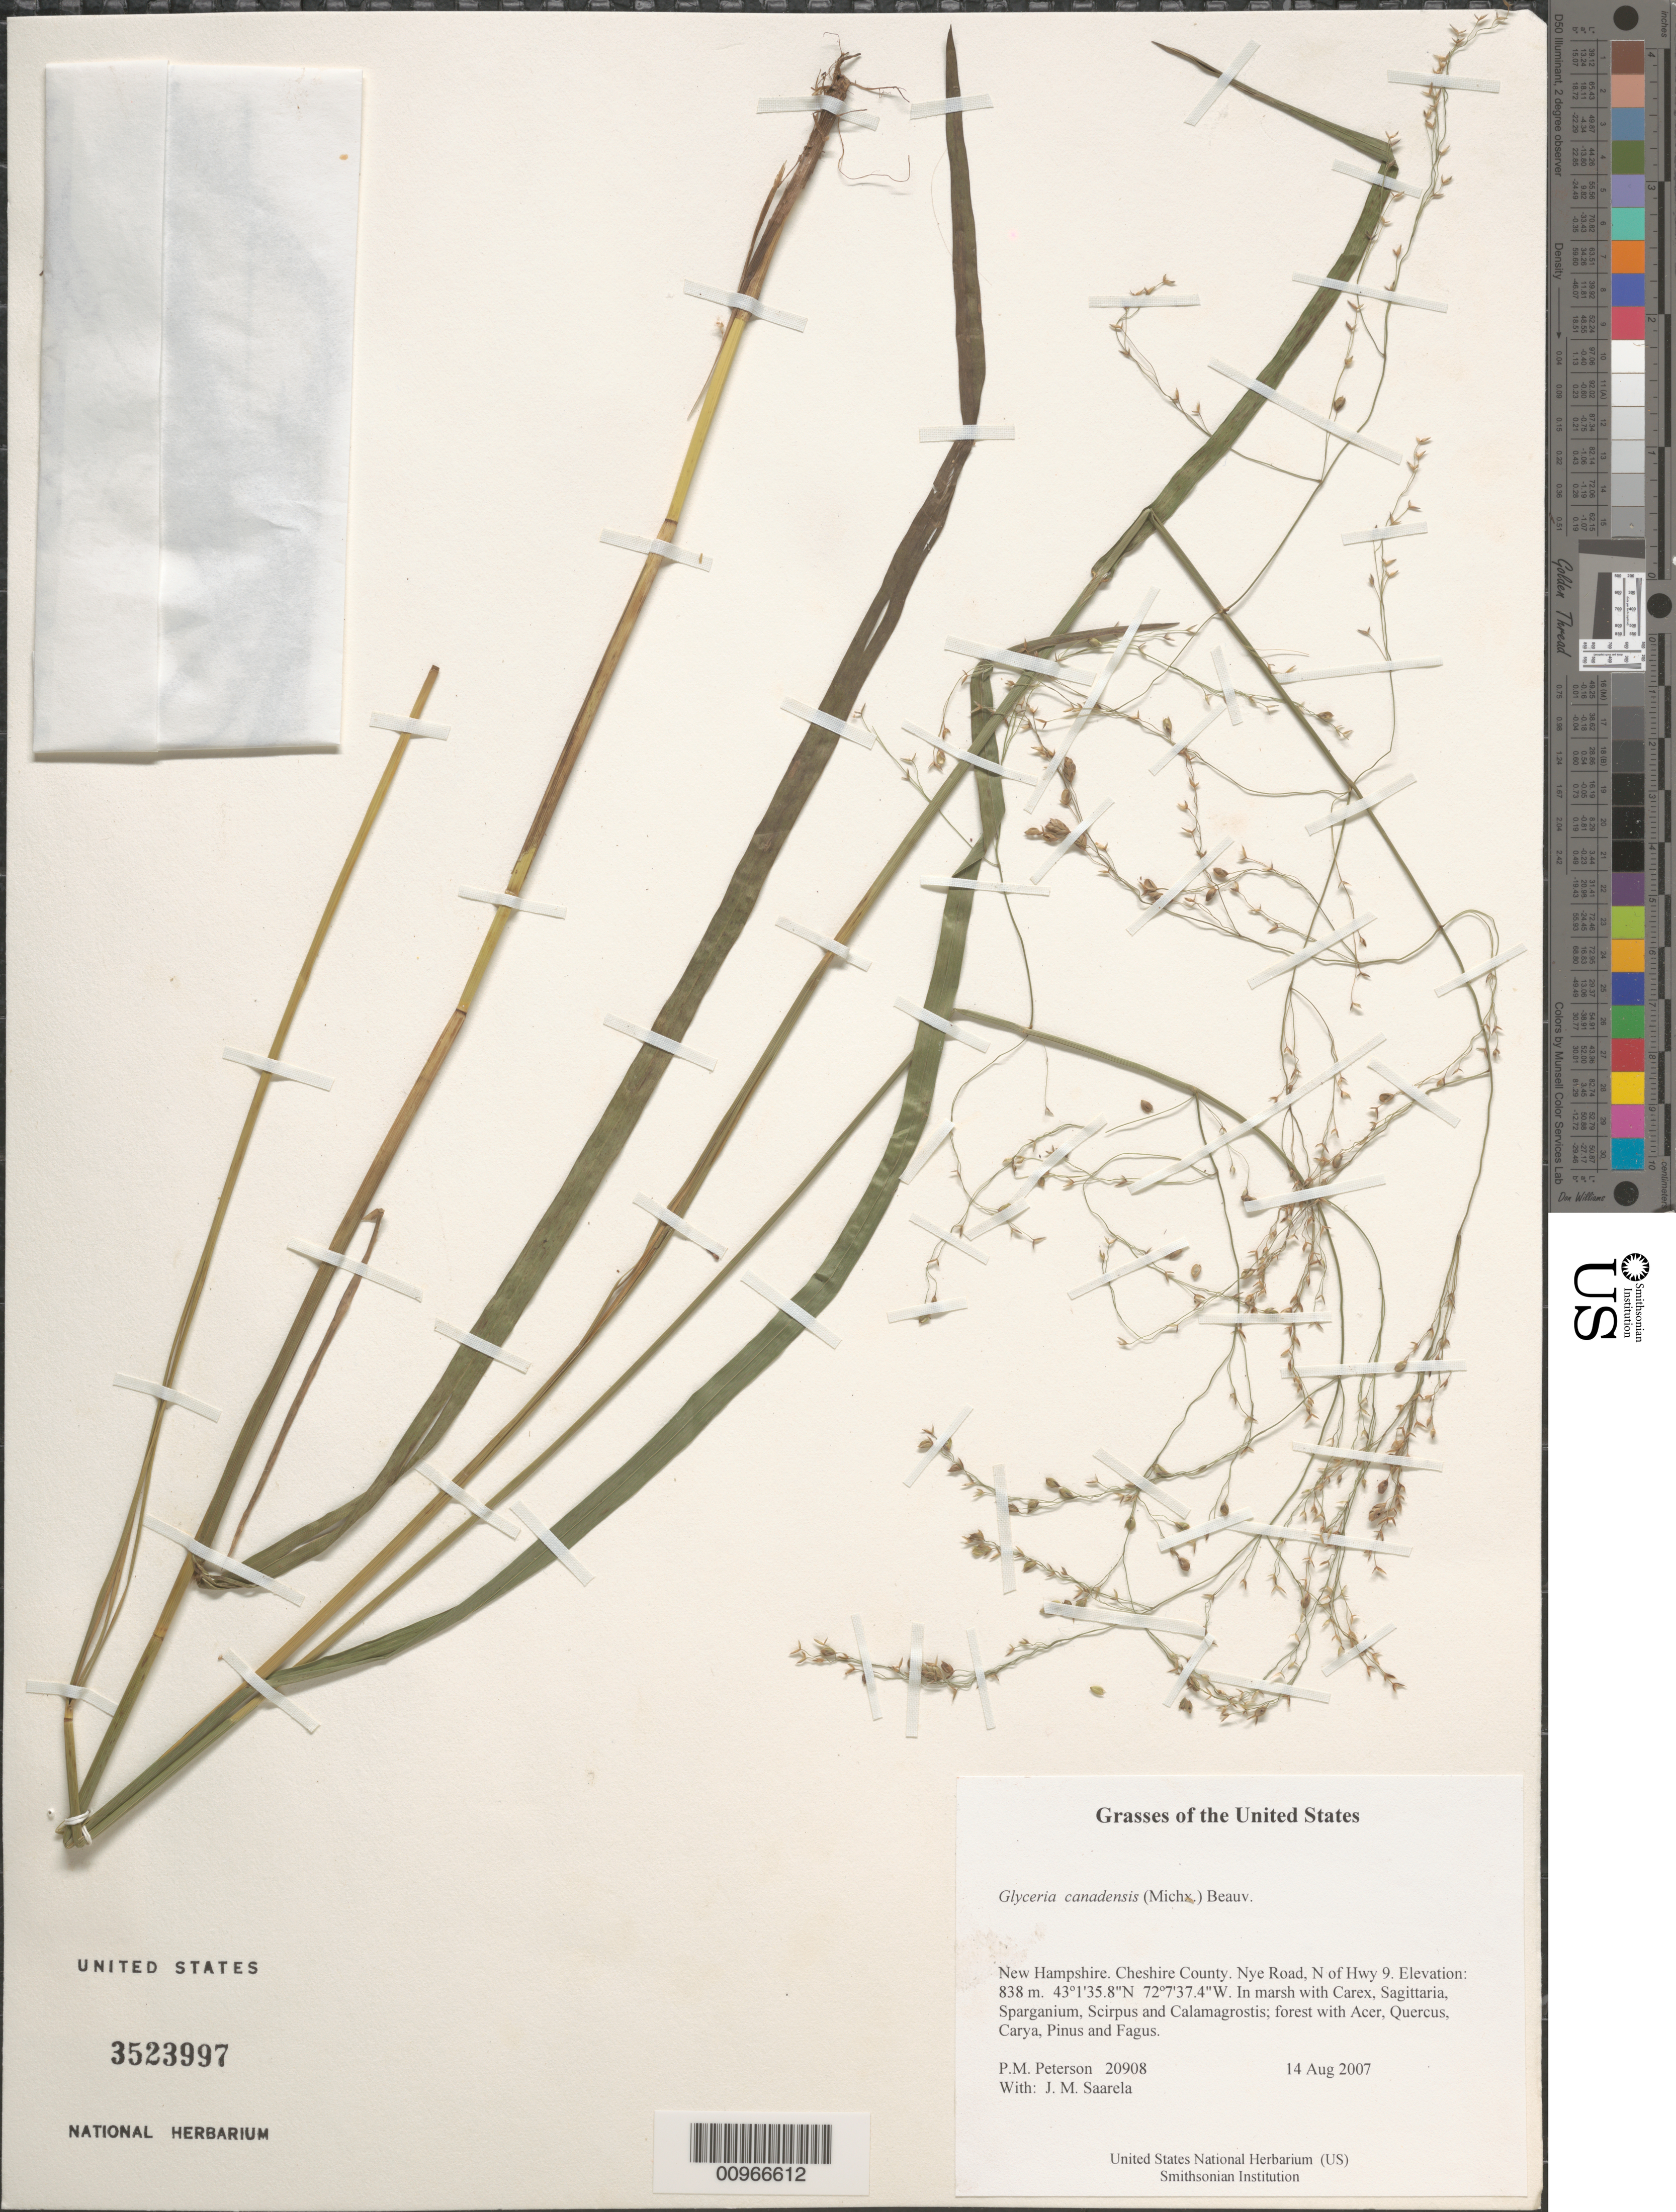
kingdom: Plantae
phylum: Tracheophyta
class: Liliopsida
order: Poales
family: Poaceae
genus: Glyceria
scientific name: Glyceria canadensis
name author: (Michx.) Trin.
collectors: P. M. Peterson & J. Saarela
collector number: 20908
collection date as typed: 14 Aug 2007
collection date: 2007-08-14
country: United States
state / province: New Hampshire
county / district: Cheshire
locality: Nye Road, N of Hwy 9.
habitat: In marsh with Carex, Sagittaria, Sparganium, Scirpus and Calamagrostis; forest with Acer, Quercus, Carya, Pinus and Fagus.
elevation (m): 838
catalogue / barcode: US 3523997